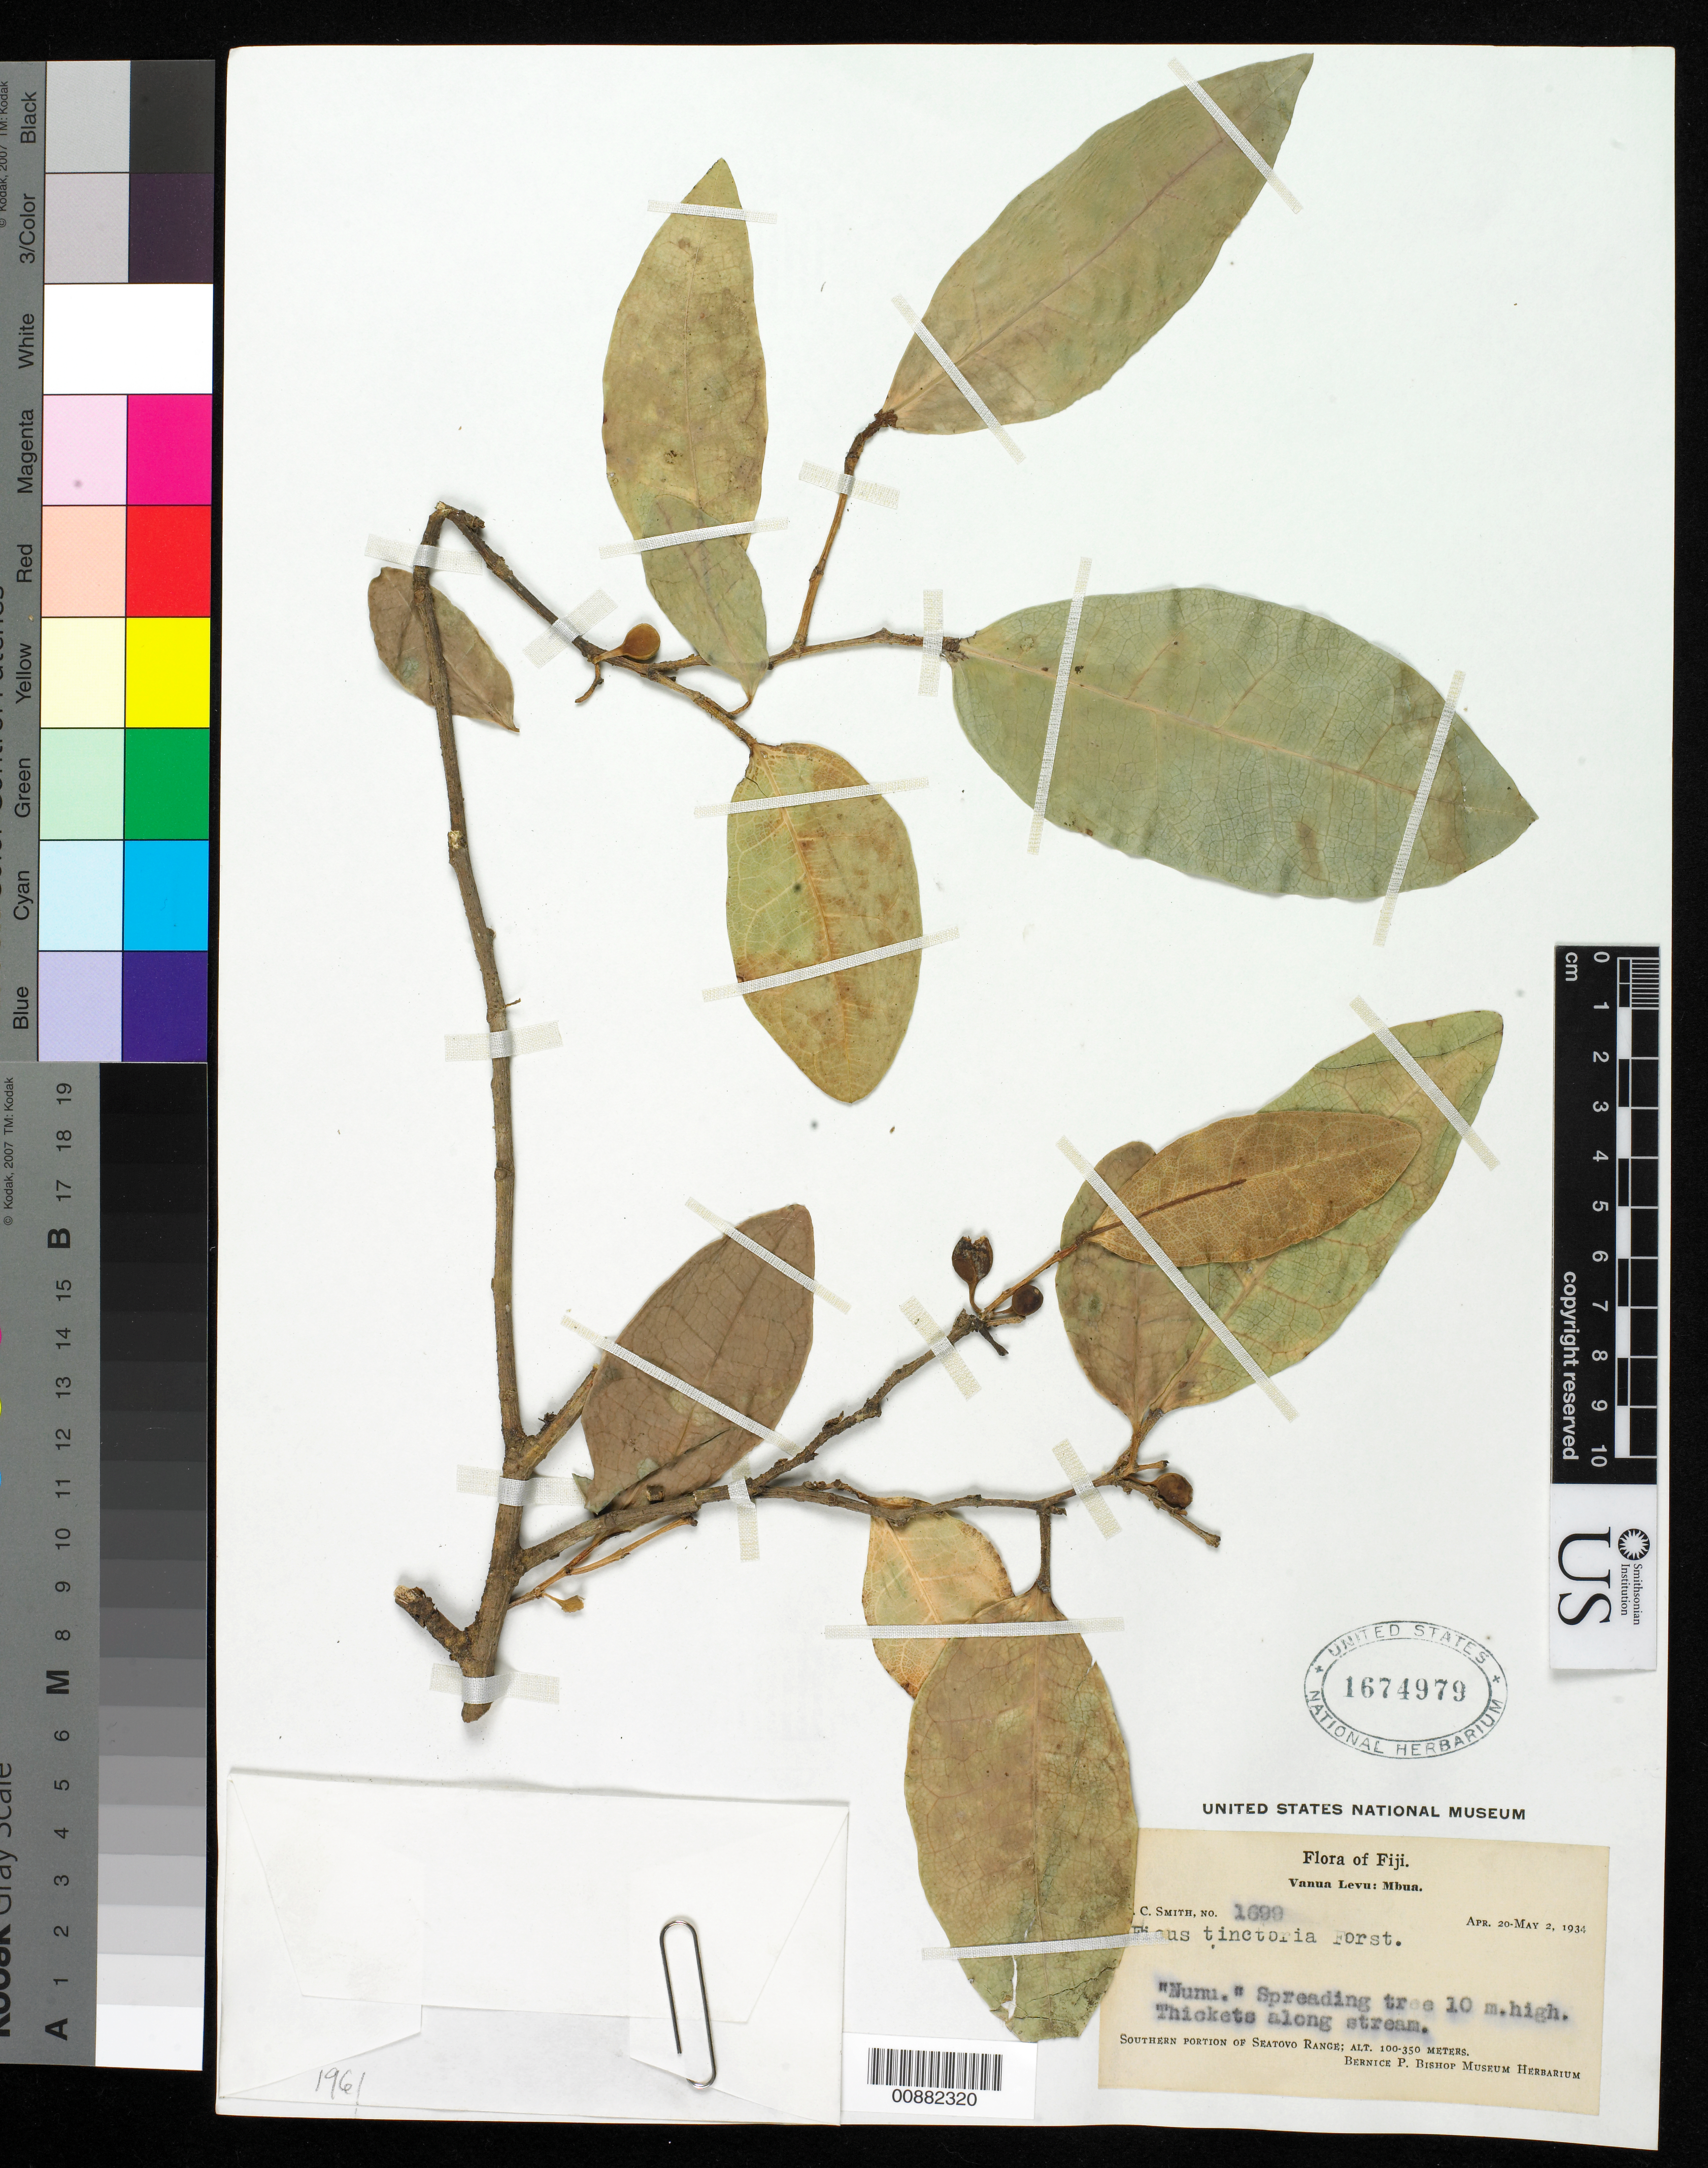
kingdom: Plantae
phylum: Tracheophyta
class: Magnoliopsida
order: Rosales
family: Moraceae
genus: Ficus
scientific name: Ficus tinctoria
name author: G. Forst.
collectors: C. A. Smith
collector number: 1699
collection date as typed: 20 Apr 1934 to 02 May 1934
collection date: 1934-04-20/1934-05-02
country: Fiji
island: Vanua Levu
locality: Southern portion of Seatovo Range.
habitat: thickets along stream.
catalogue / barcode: US 1674979